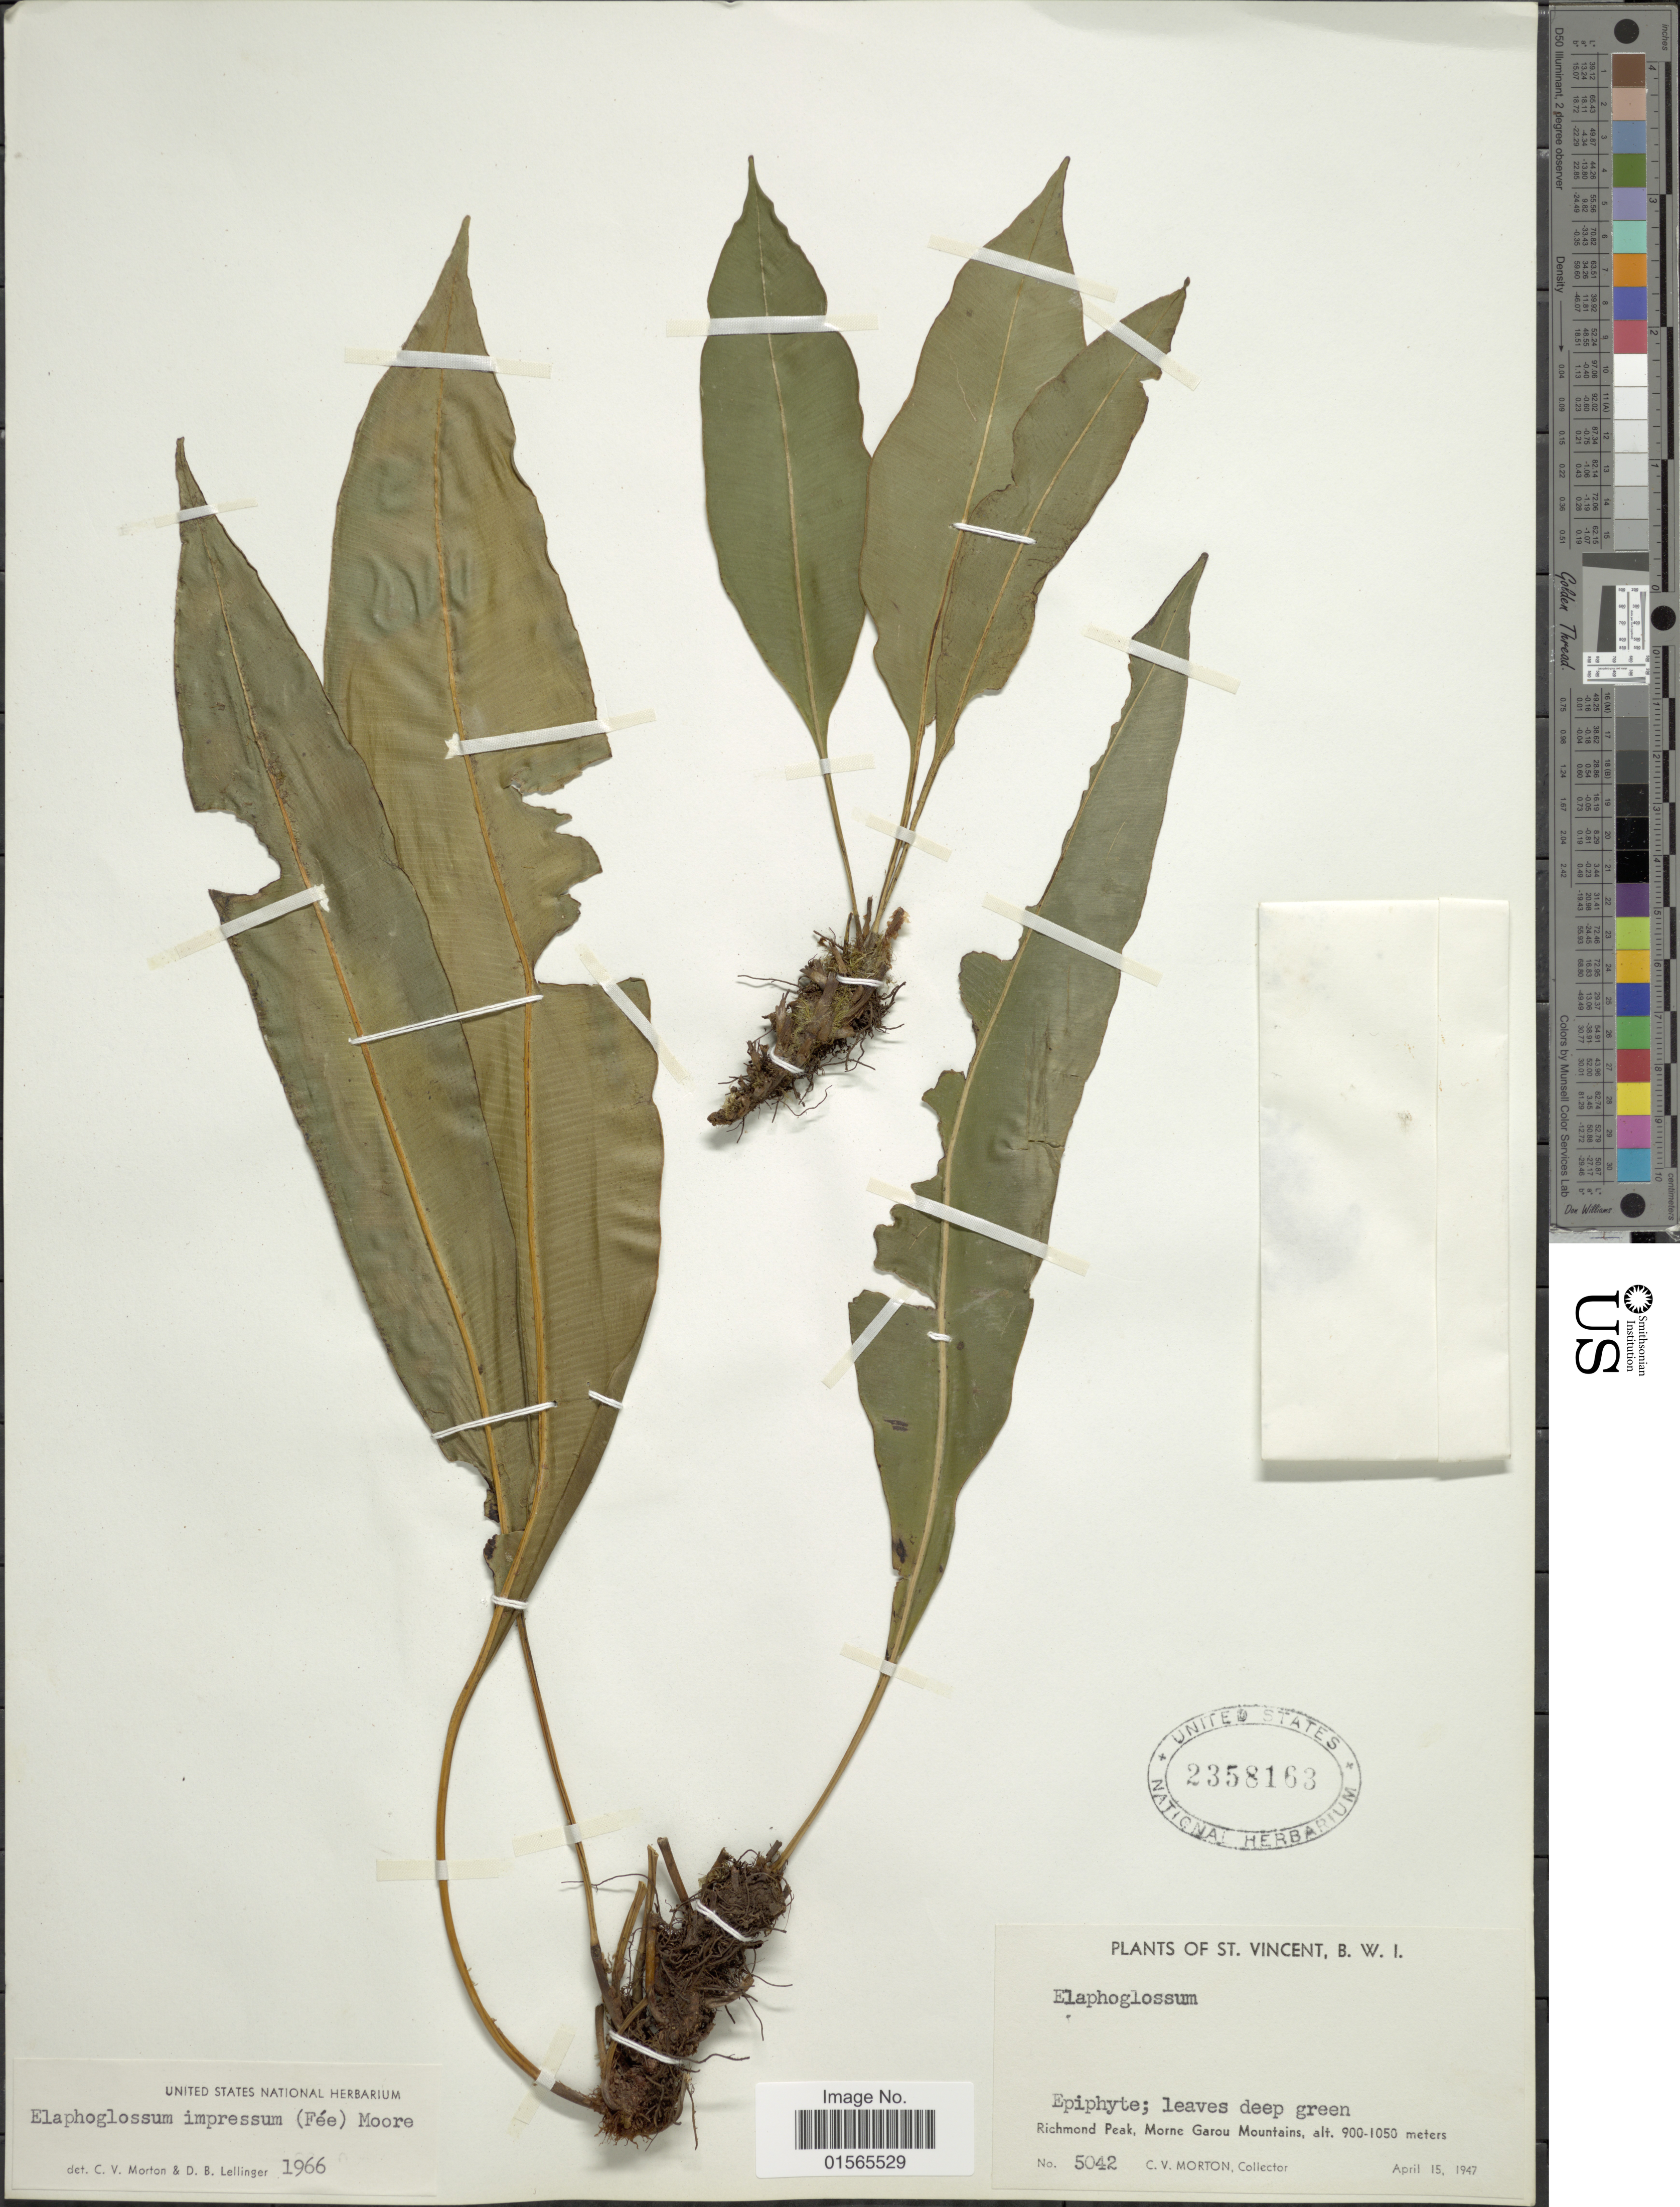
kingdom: Plantae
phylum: Tracheophyta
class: Polypodiopsida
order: Polypodiales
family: Dryopteridaceae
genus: Elaphoglossum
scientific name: Elaphoglossum impressum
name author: (Fée) T. Moore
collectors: C. V. Morton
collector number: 5042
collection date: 1947-04-15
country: St. Vincent - Grenadines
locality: Richmond Peak, Morne Garou Mountains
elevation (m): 900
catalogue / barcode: US 2358163